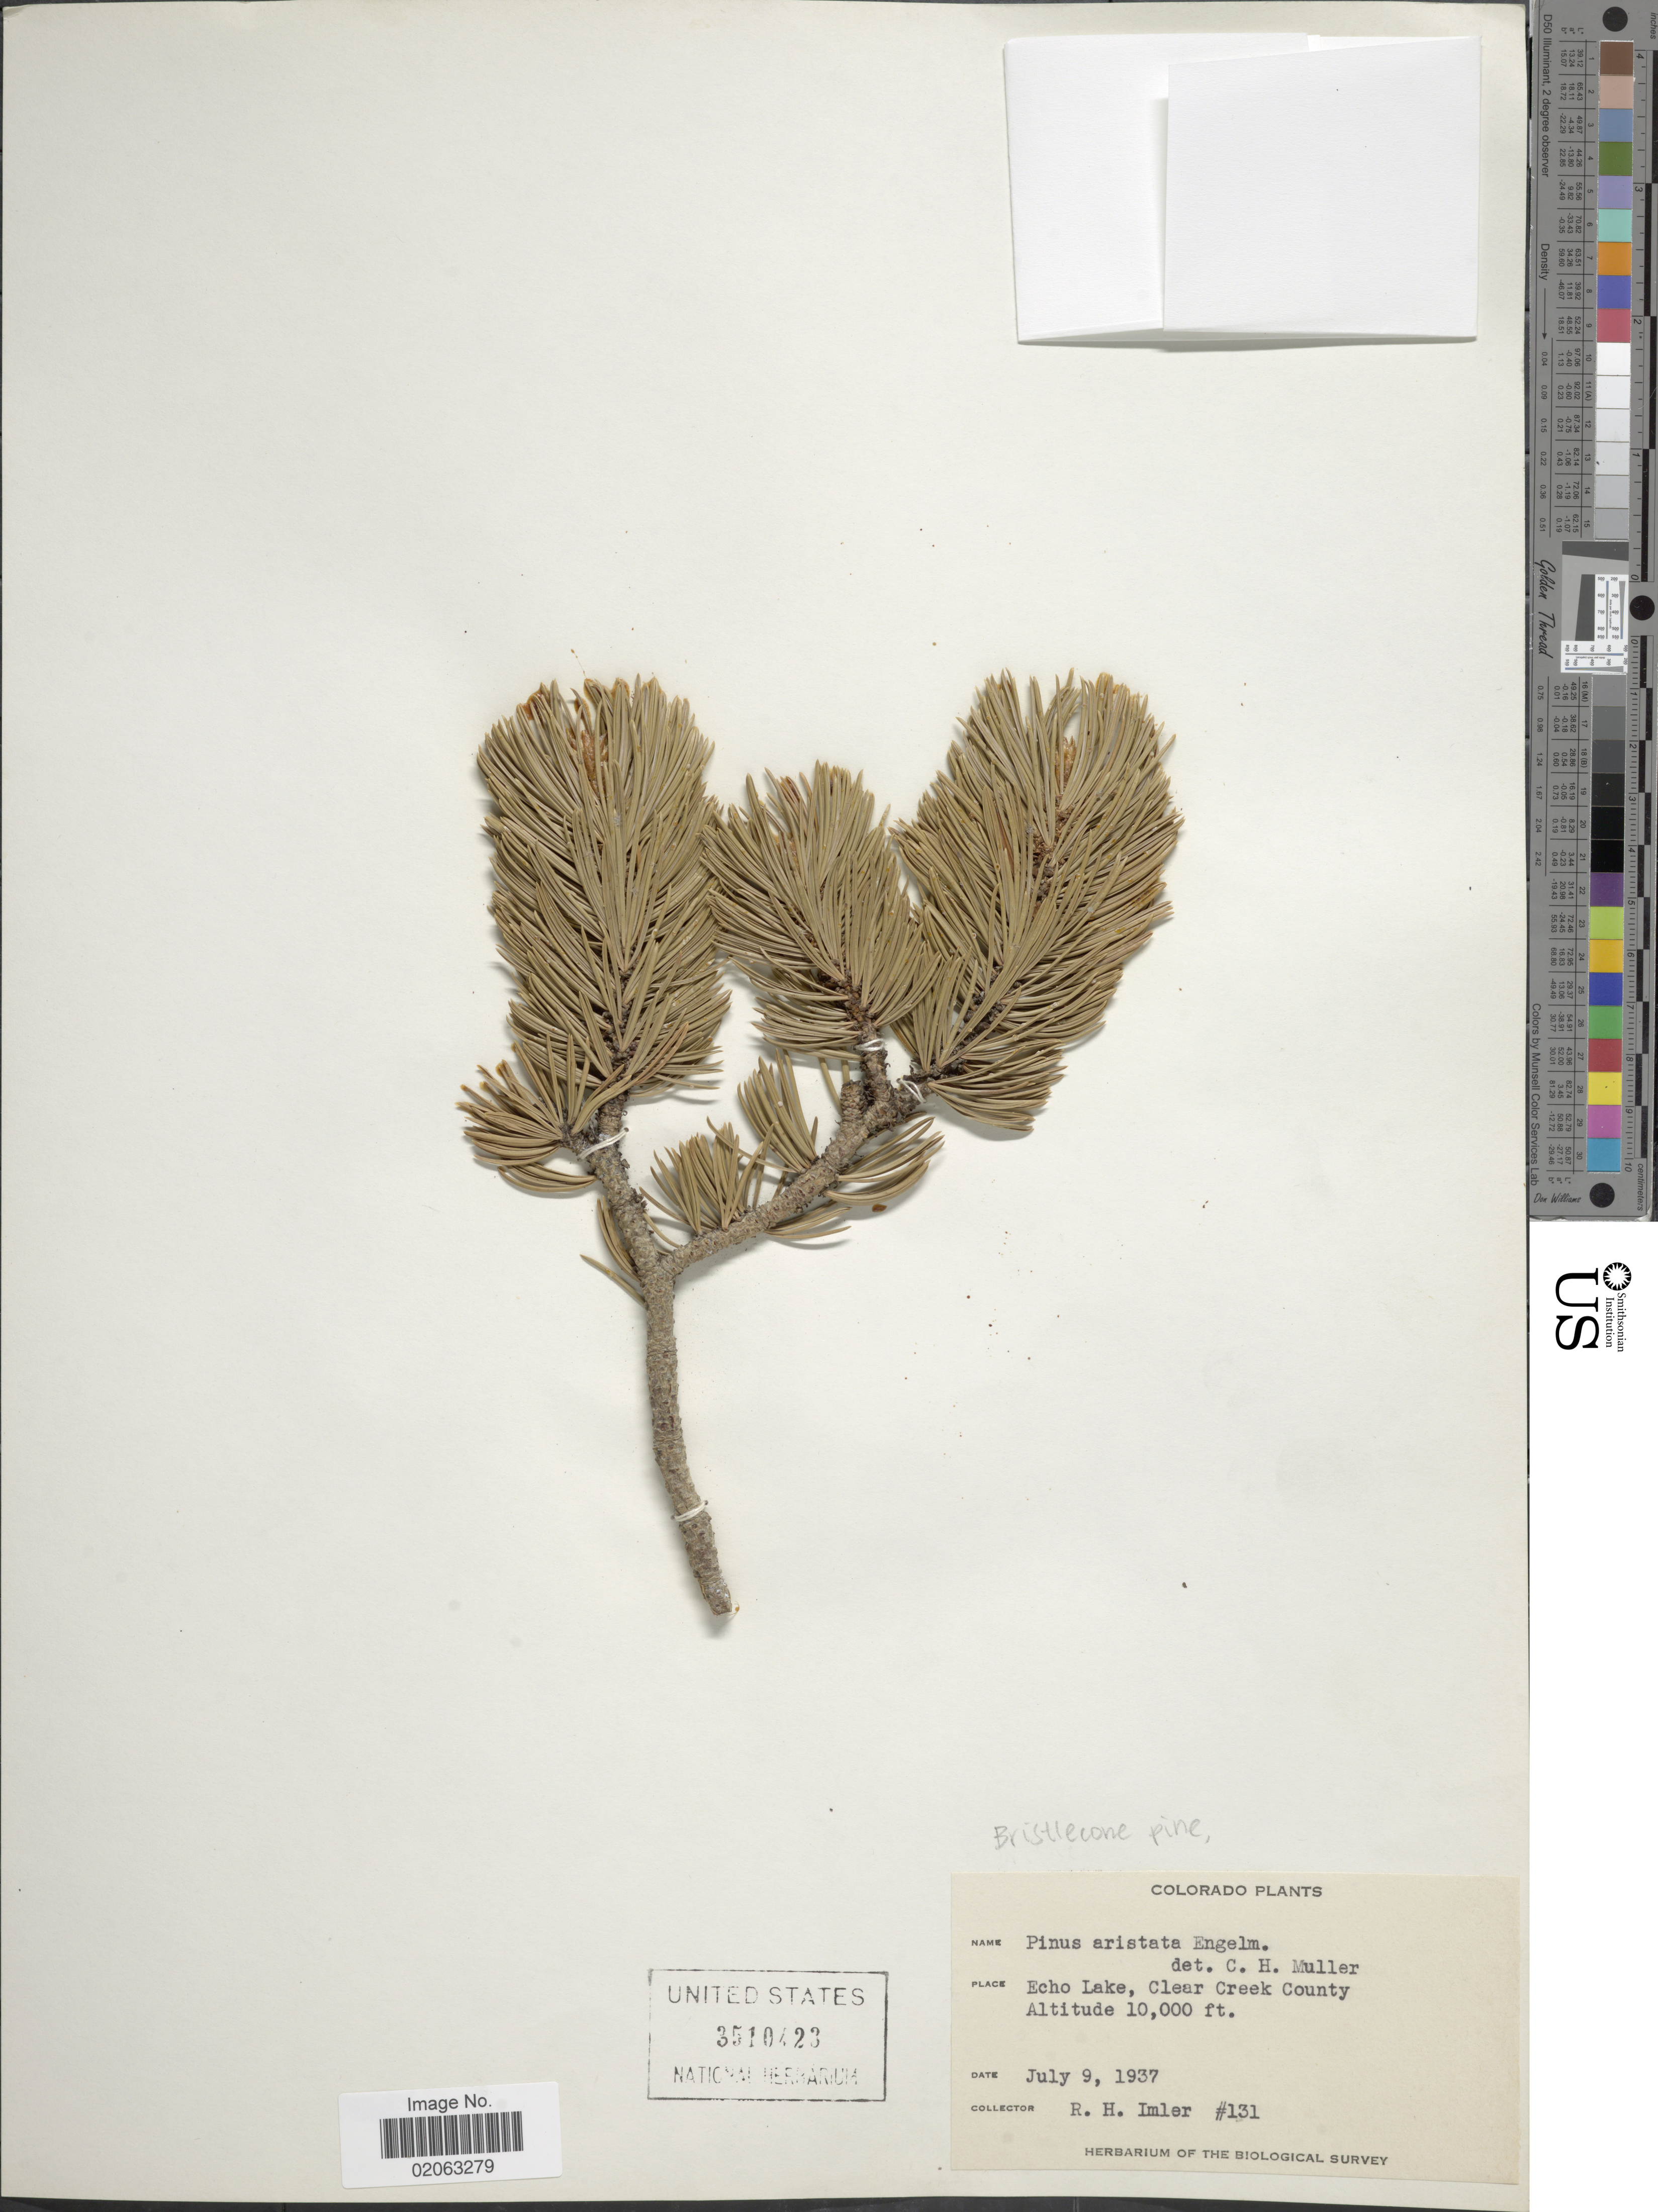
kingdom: Plantae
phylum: Tracheophyta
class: Pinopsida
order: Pinales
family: Pinaceae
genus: Pinus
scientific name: Pinus aristata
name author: Engelm.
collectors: R. Imler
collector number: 131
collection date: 1937-07-09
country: United States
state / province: Colorado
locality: Echo lake, Clear Creek County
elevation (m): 3048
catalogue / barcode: US 3510423